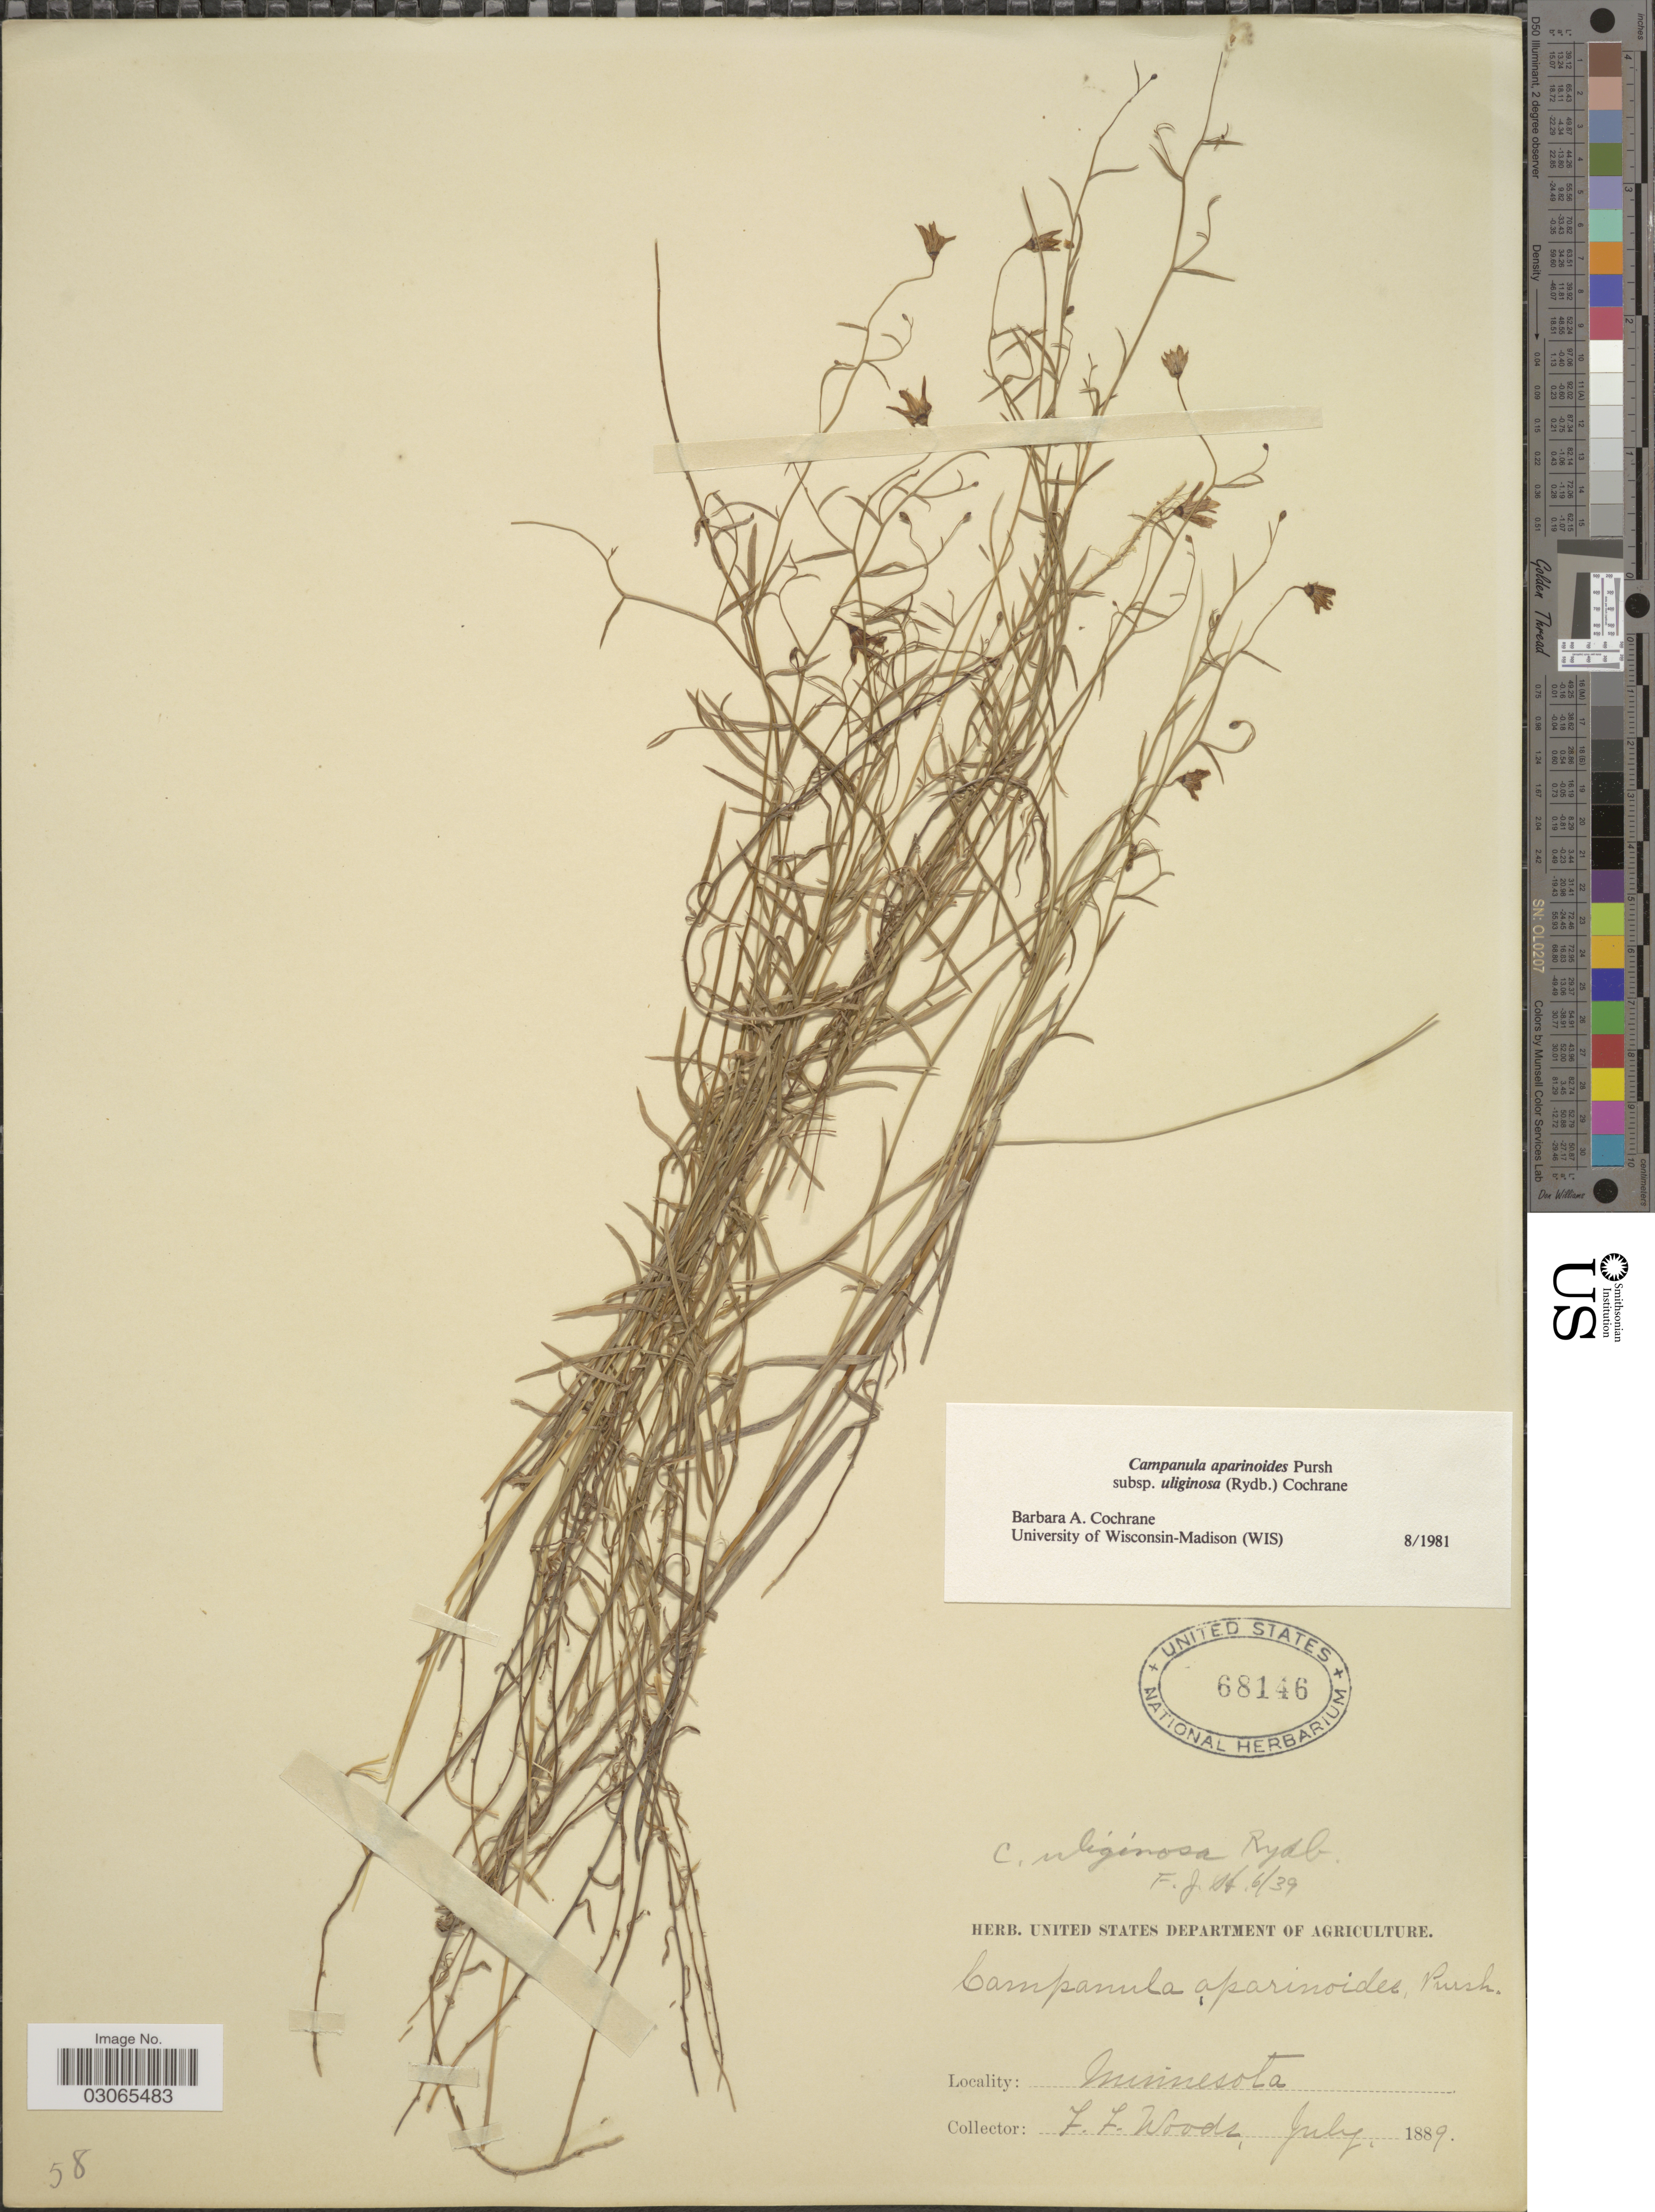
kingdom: Plantae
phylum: Tracheophyta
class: Magnoliopsida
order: Asterales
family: Campanulaceae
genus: Campanula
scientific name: Campanula aparinoides var. uliginosa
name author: (Rydb.) Gleason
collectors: F. Wood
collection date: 1889-07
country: United States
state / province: Minnesota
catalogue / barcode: US 68146